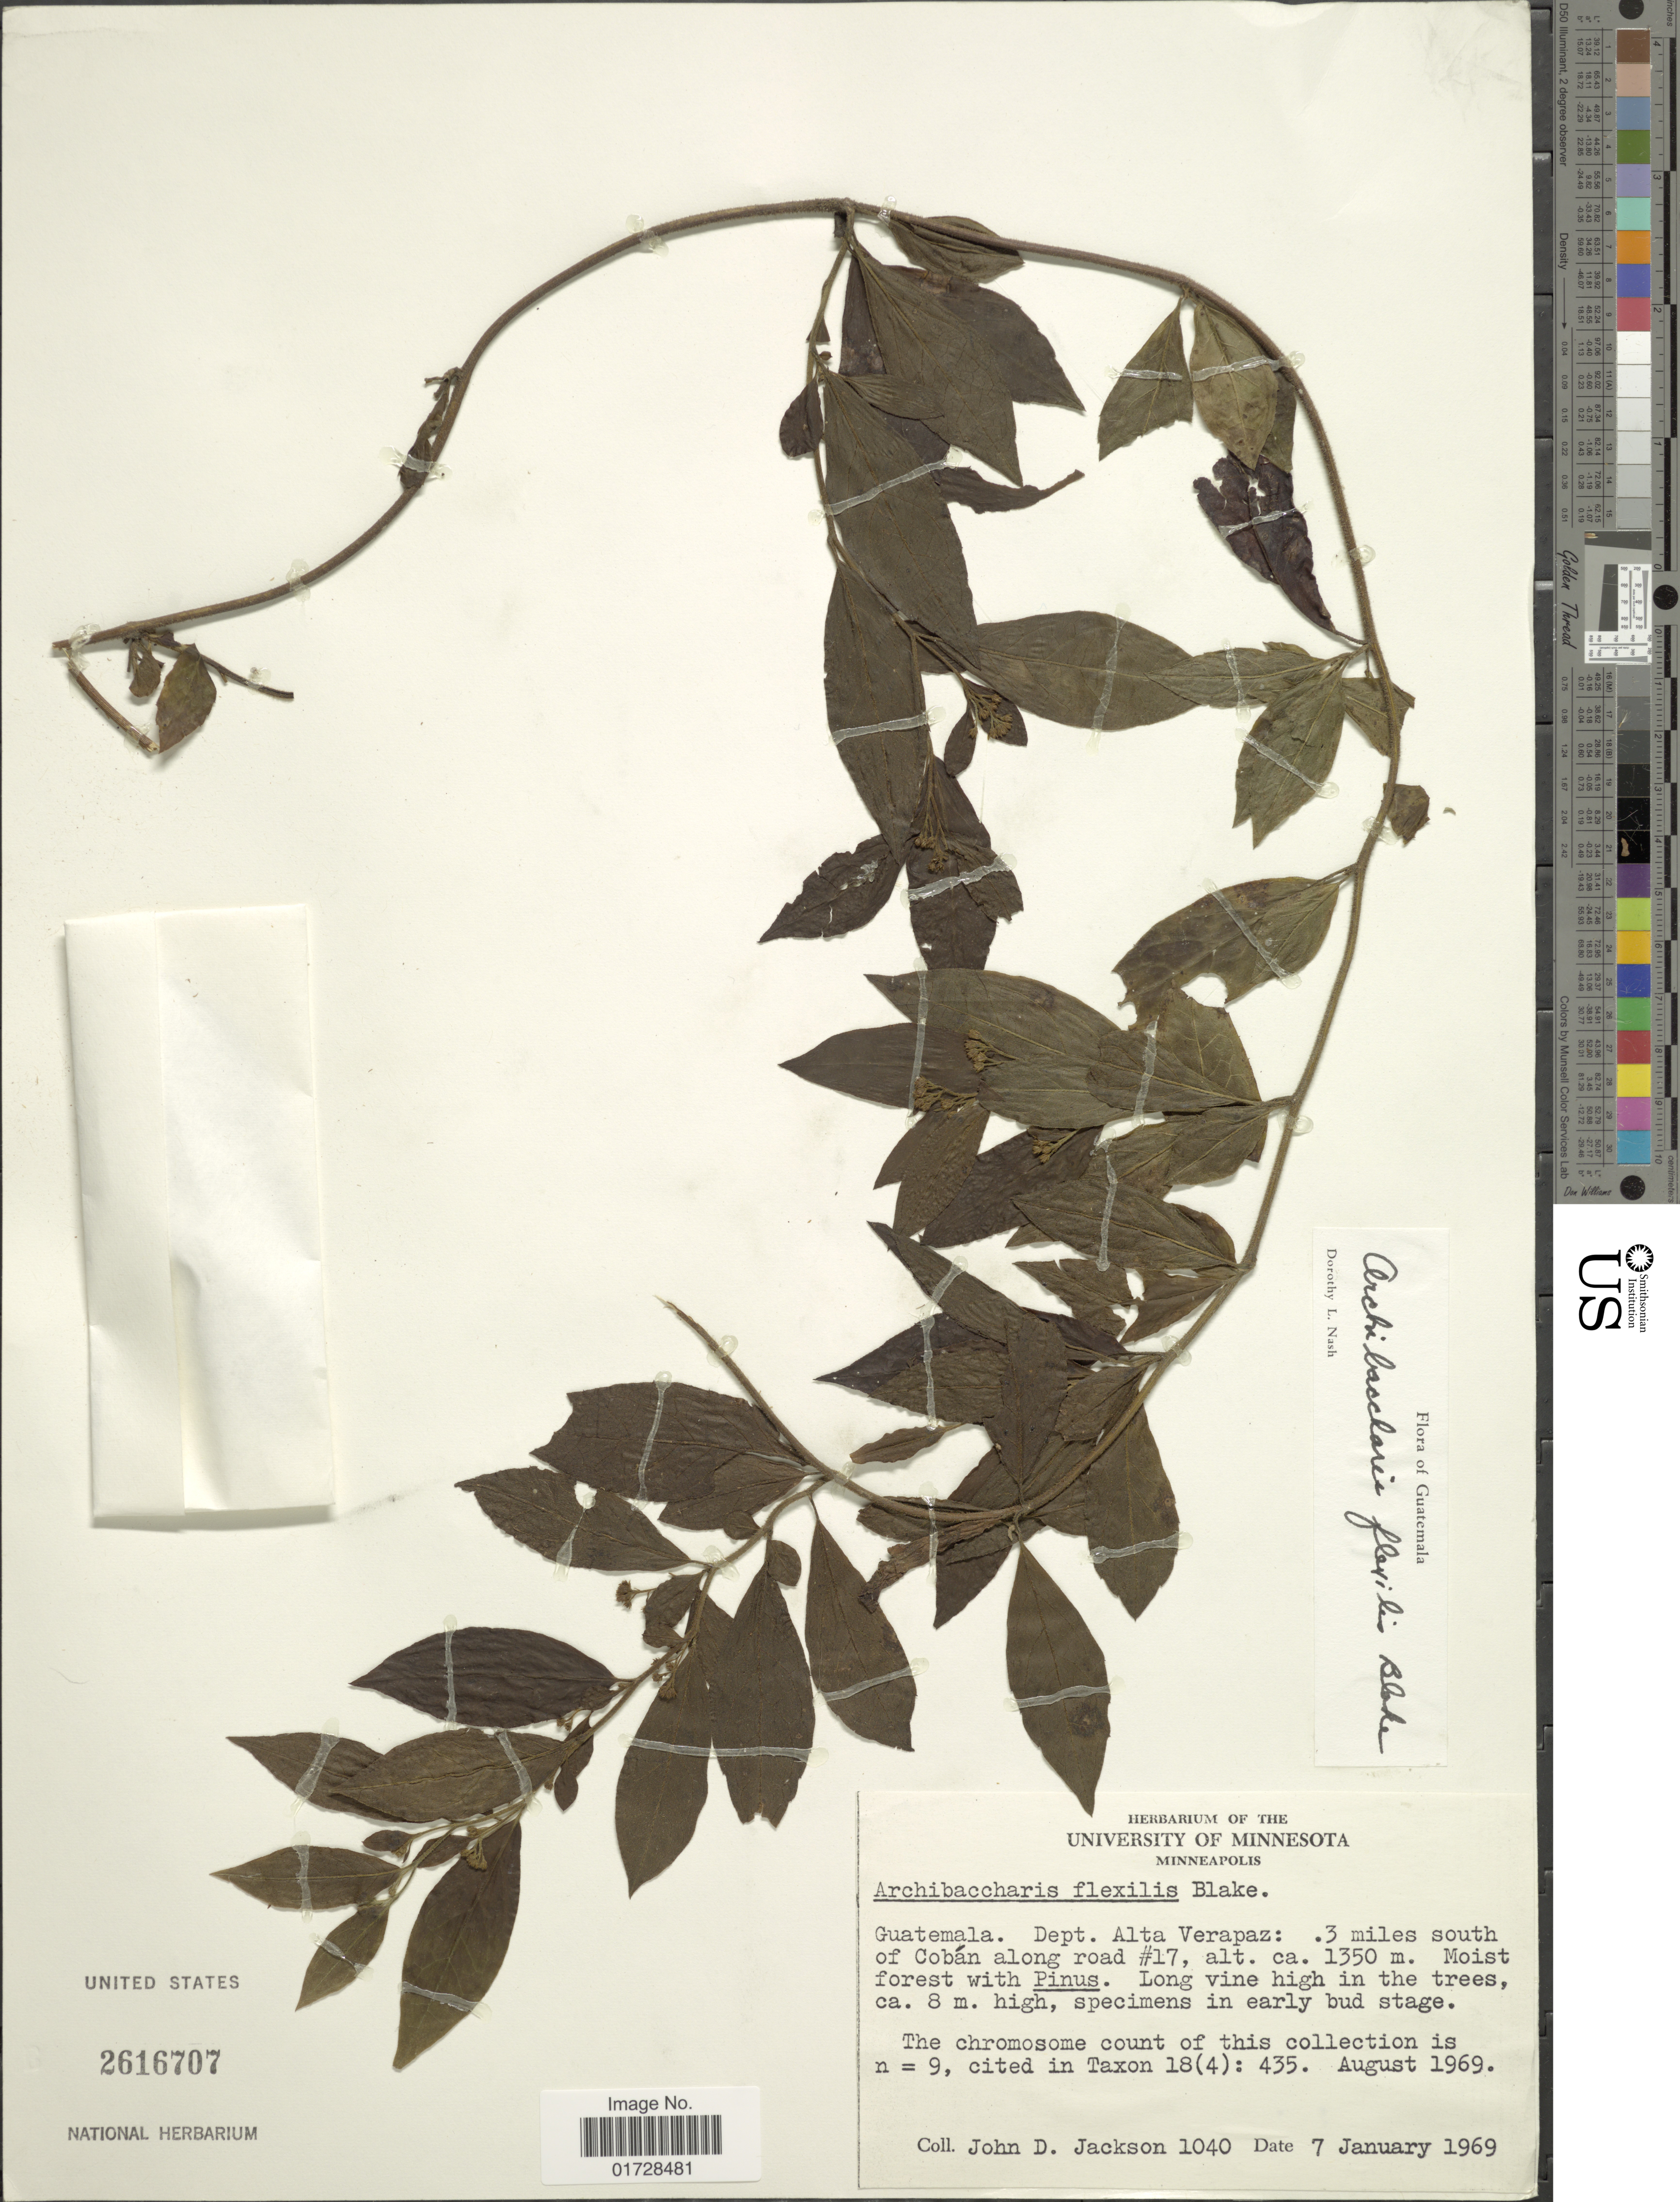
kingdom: Plantae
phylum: Tracheophyta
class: Magnoliopsida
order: Asterales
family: Asteraceae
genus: Archibaccharis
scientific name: Archibaccharis flexilis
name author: (S.F. Blake) S.F. Blake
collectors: J. Jackson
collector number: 1040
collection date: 1969-01-07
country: Guatemala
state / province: Alta Verapaz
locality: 3 miles south of Coban along road #17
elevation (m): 1350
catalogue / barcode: US 2616707